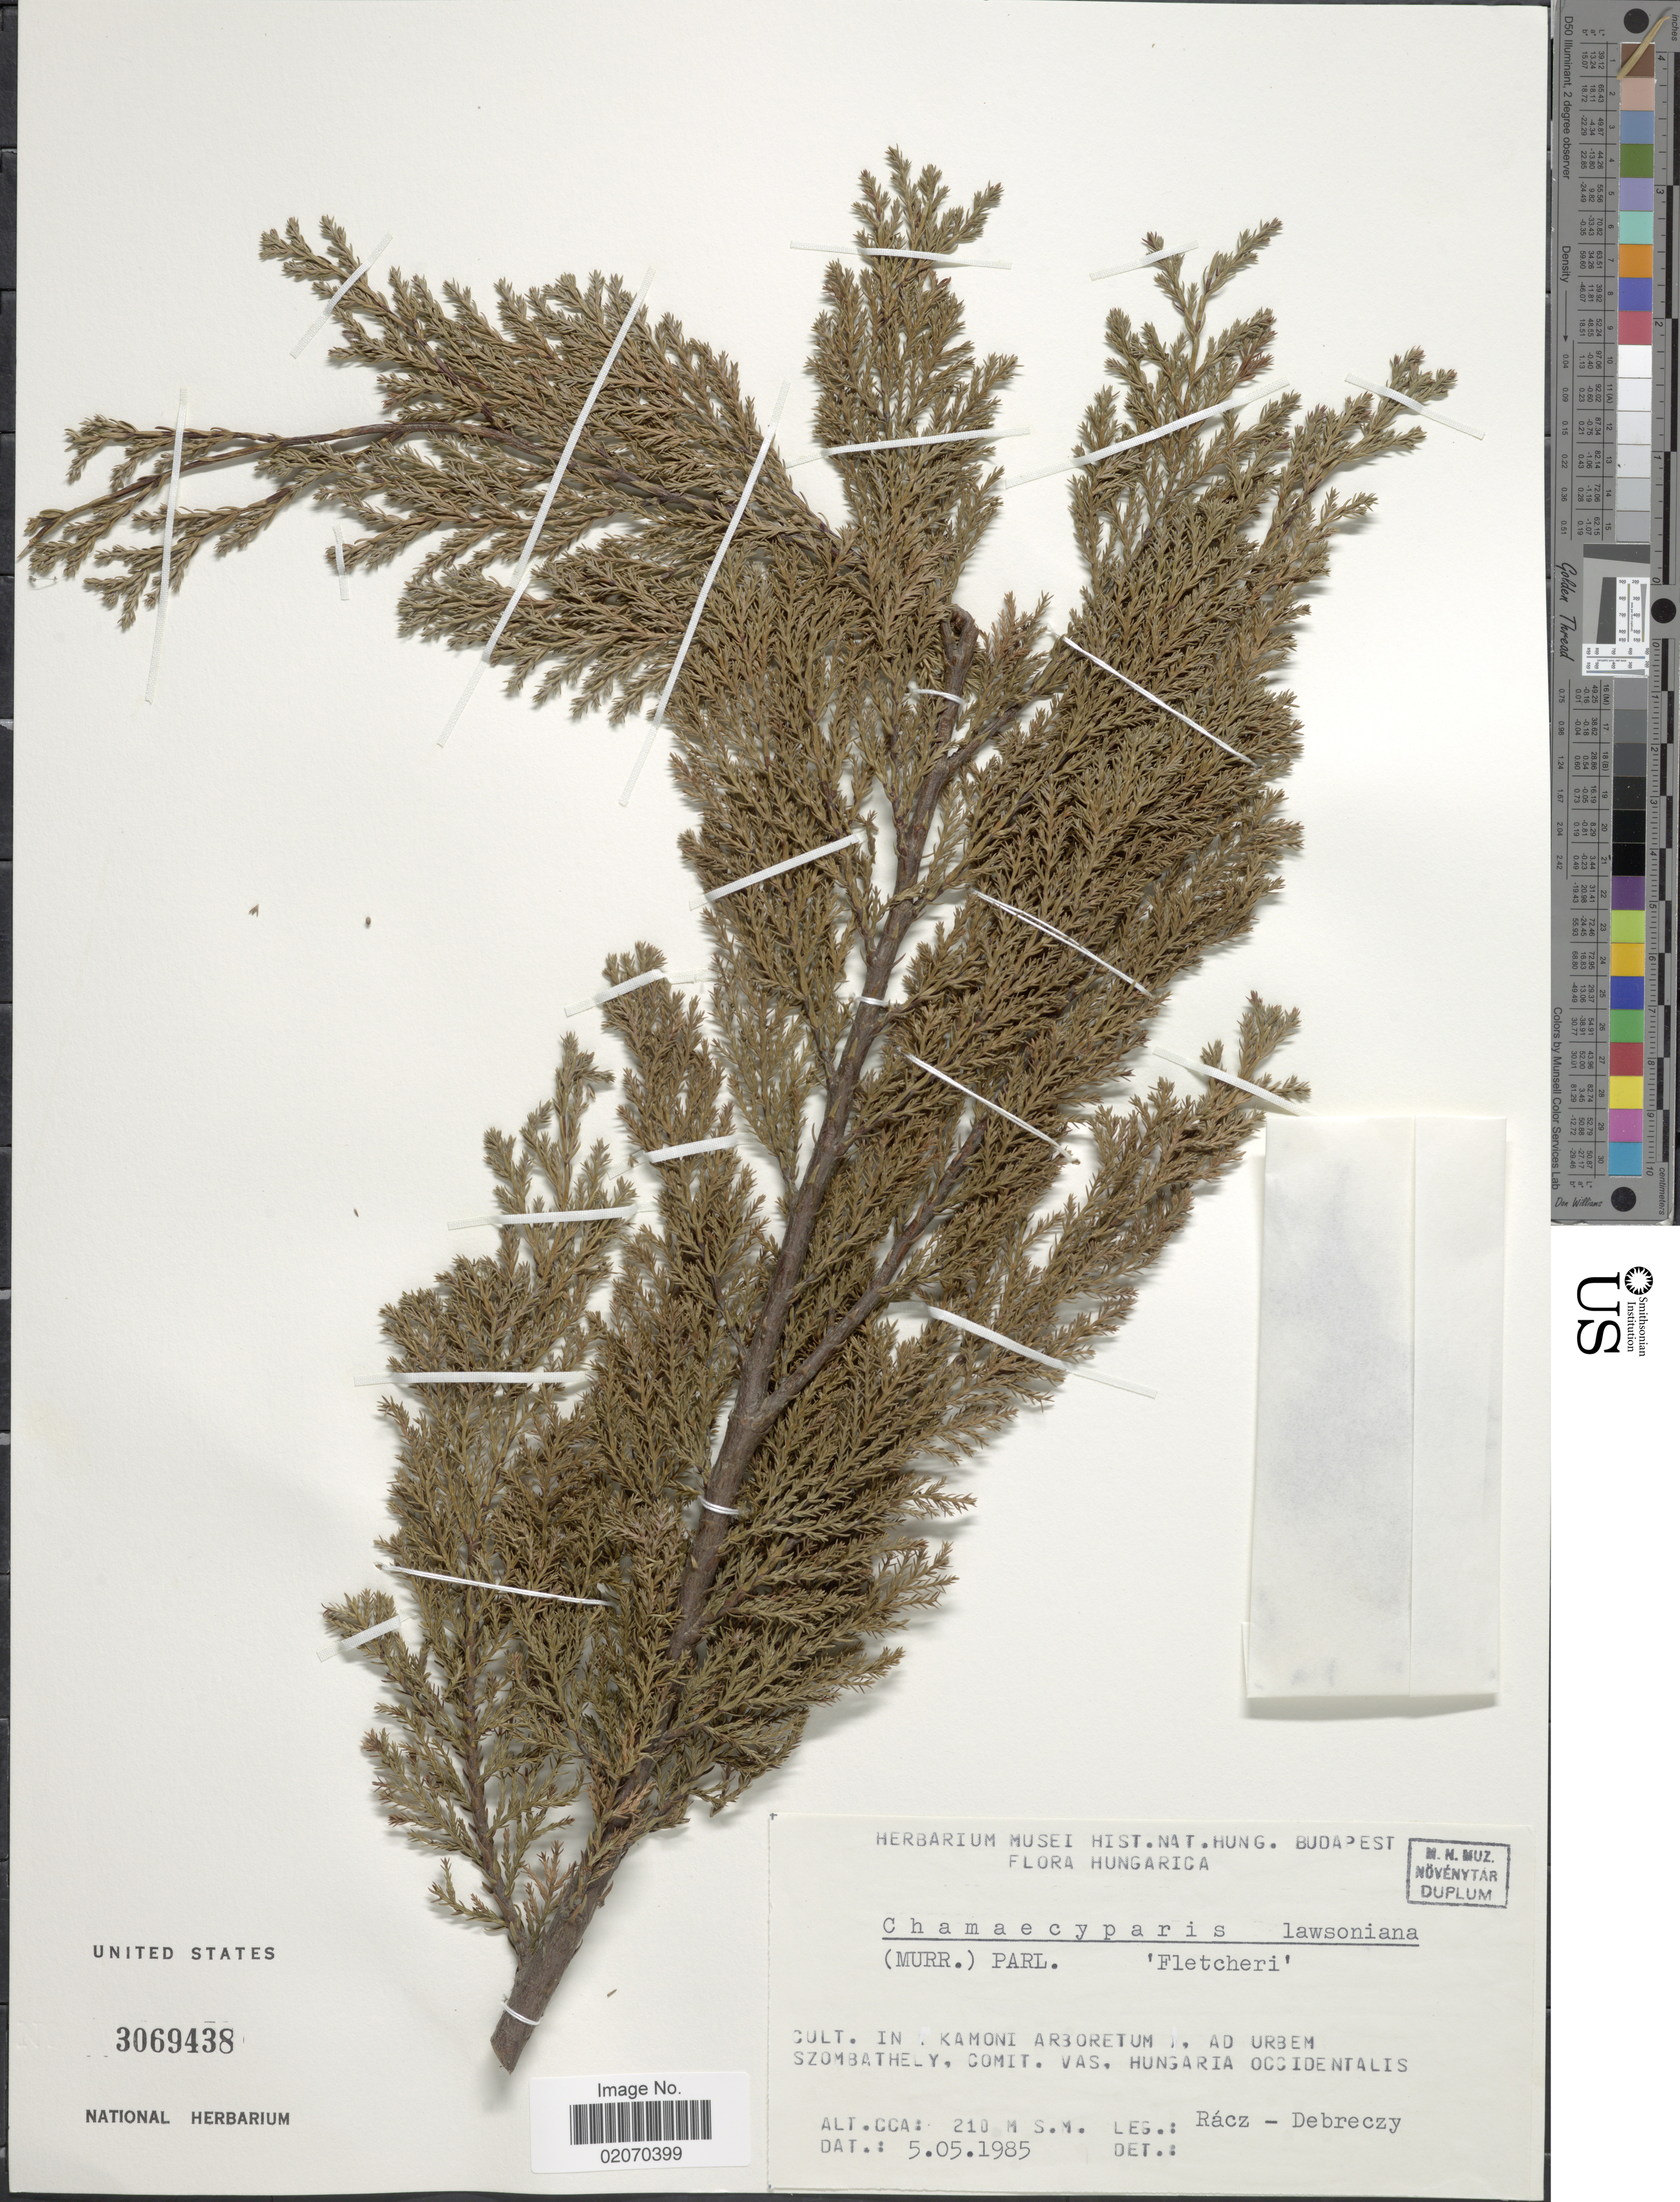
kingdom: Plantae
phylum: Tracheophyta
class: Pinopsida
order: Pinales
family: Cupressaceae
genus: Chamaecyparis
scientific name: Chamaecyparis lawsoniana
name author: (A. Murray bis) Parl.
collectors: Rácz & Z. Debreczy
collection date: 1985-05-05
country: Hungary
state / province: Szombathely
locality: Kamoni Arboretum, comit vas. Hungaria Occidentalis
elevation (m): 210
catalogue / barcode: US 3069438